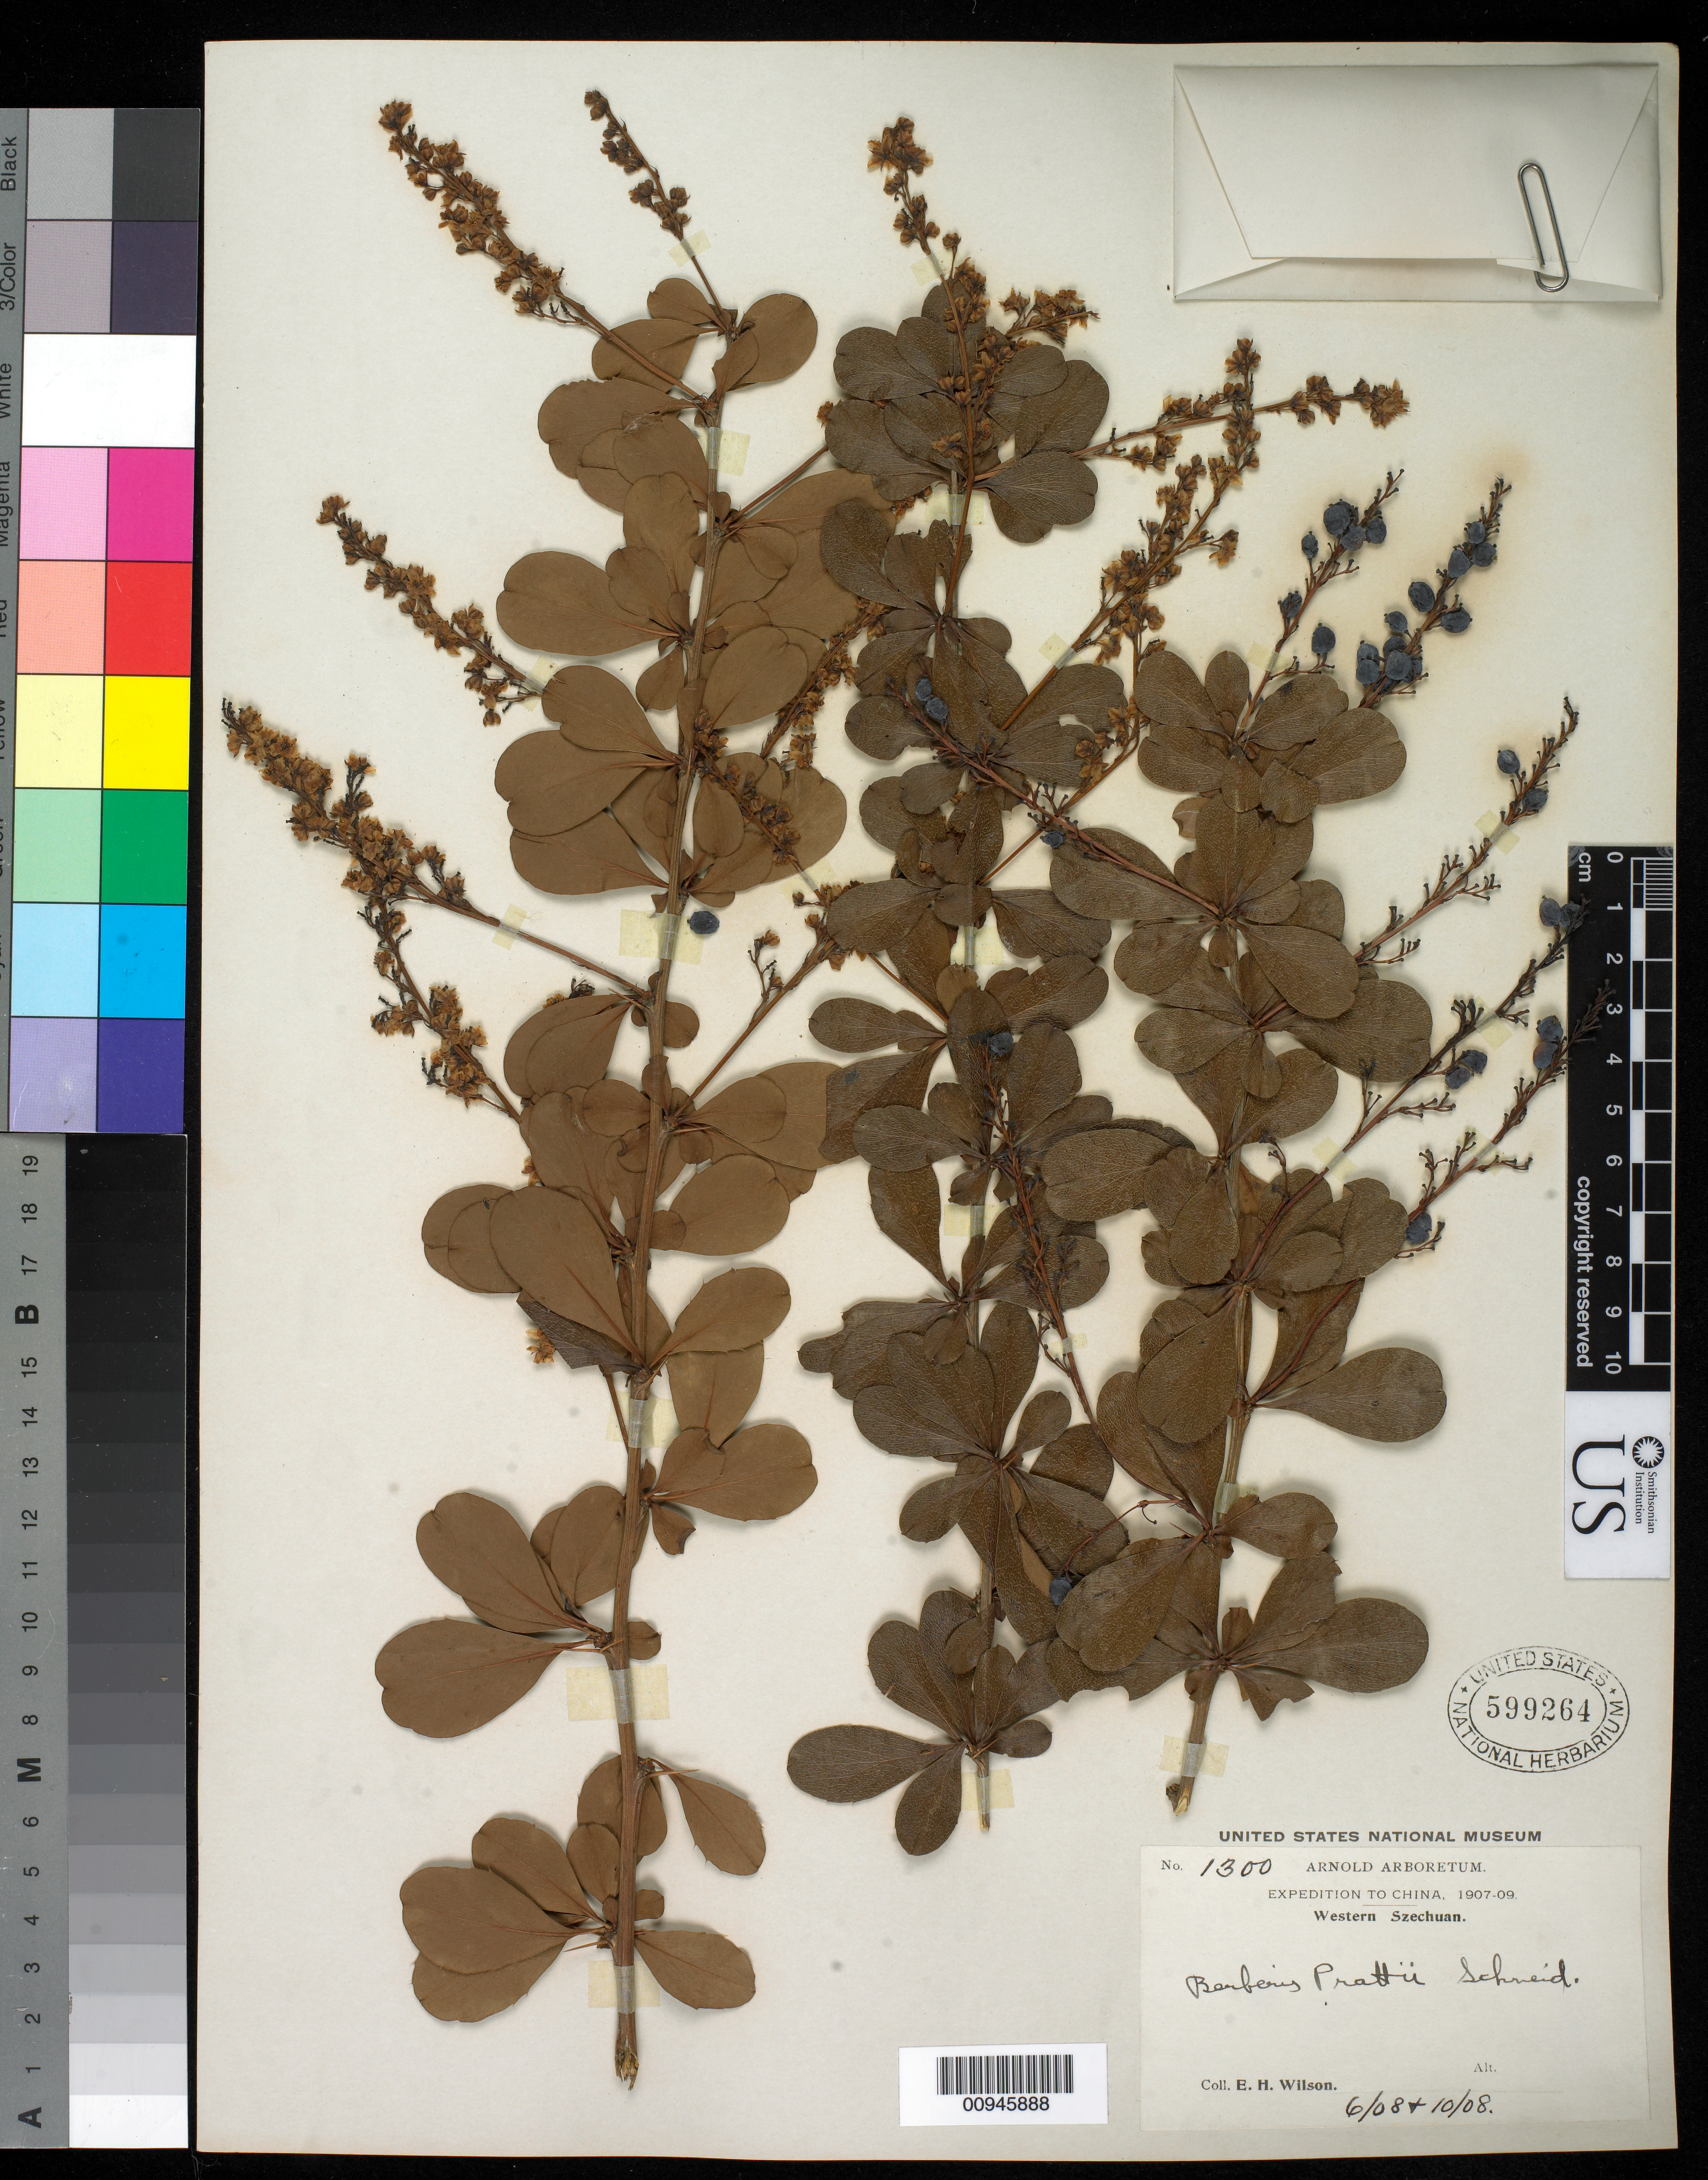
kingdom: Plantae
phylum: Tracheophyta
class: Magnoliopsida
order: Ranunculales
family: Berberidaceae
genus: Berberis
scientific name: Berberis prattii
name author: C.K. Schneid. in Sarg.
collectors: E. H. Wilson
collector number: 1300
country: China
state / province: Sichuan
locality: Western Szechuan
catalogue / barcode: US 599264